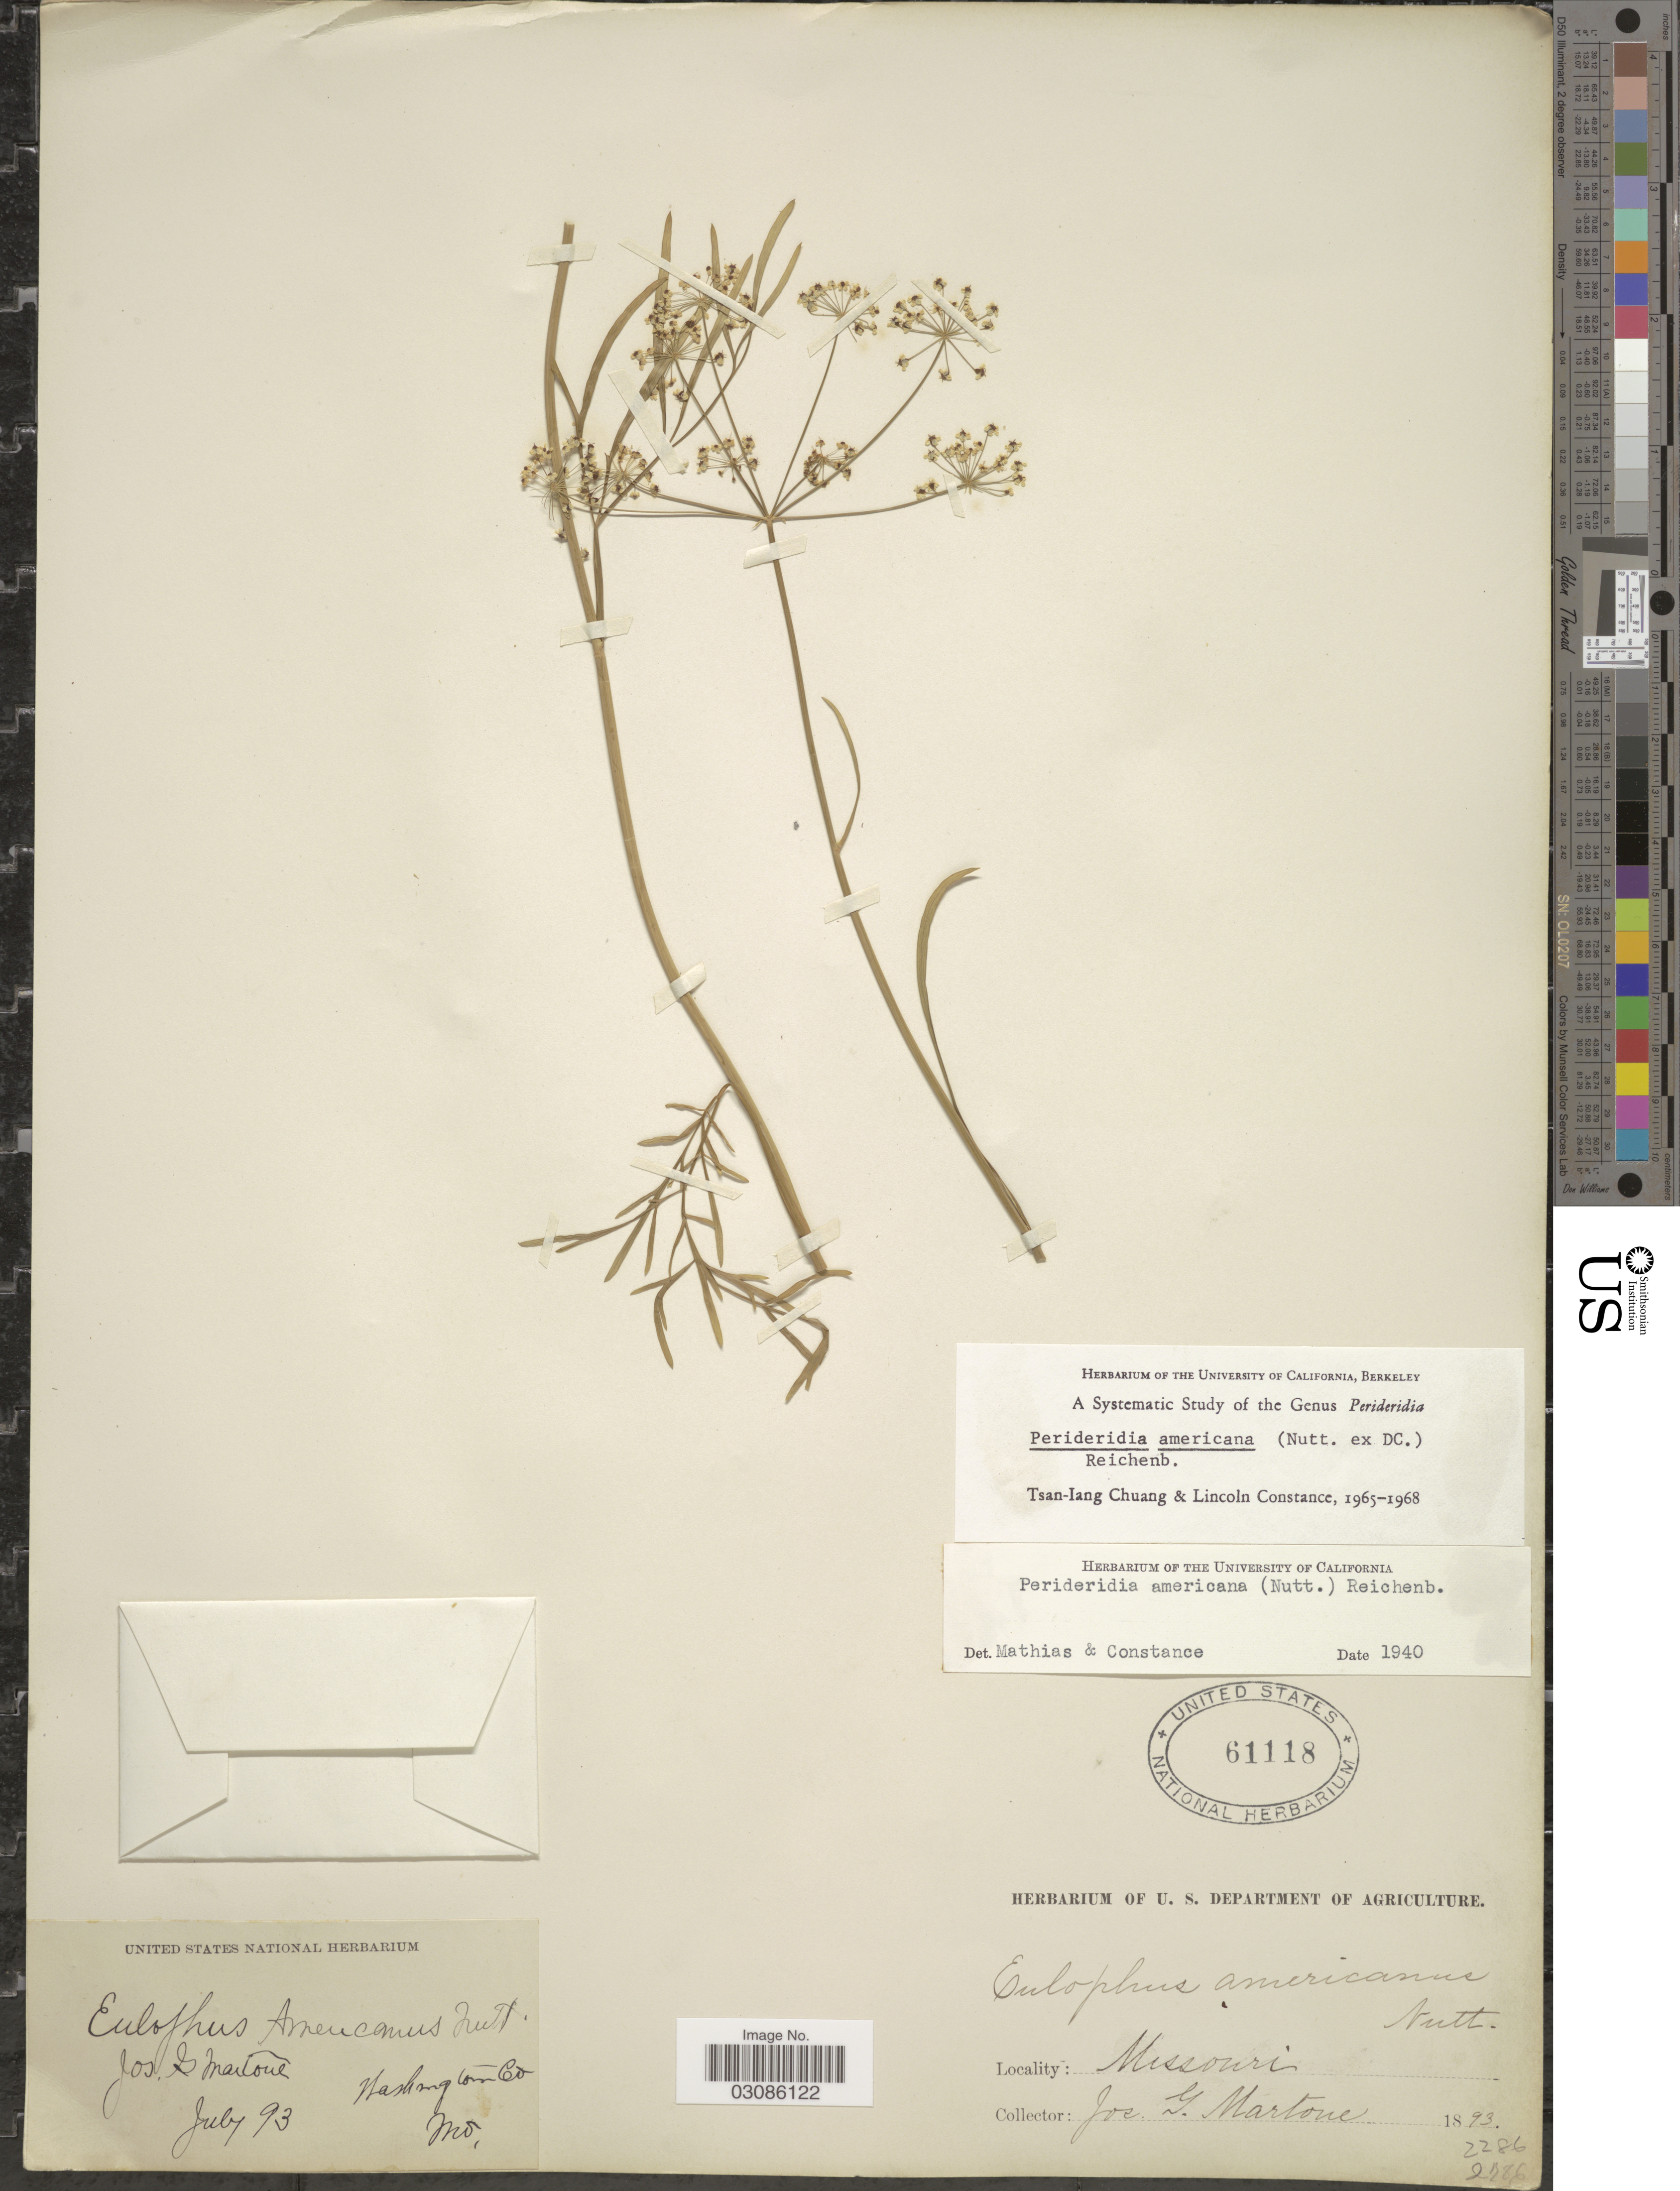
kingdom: Plantae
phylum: Tracheophyta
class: Magnoliopsida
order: Apiales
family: Apiaceae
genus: Perideridia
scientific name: Perideridia americana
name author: (Nutt. ex DC.) Rchb. ex Steud.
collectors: J. Martone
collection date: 1893-07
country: United States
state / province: Missouri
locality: Washington Co.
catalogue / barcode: US 61118